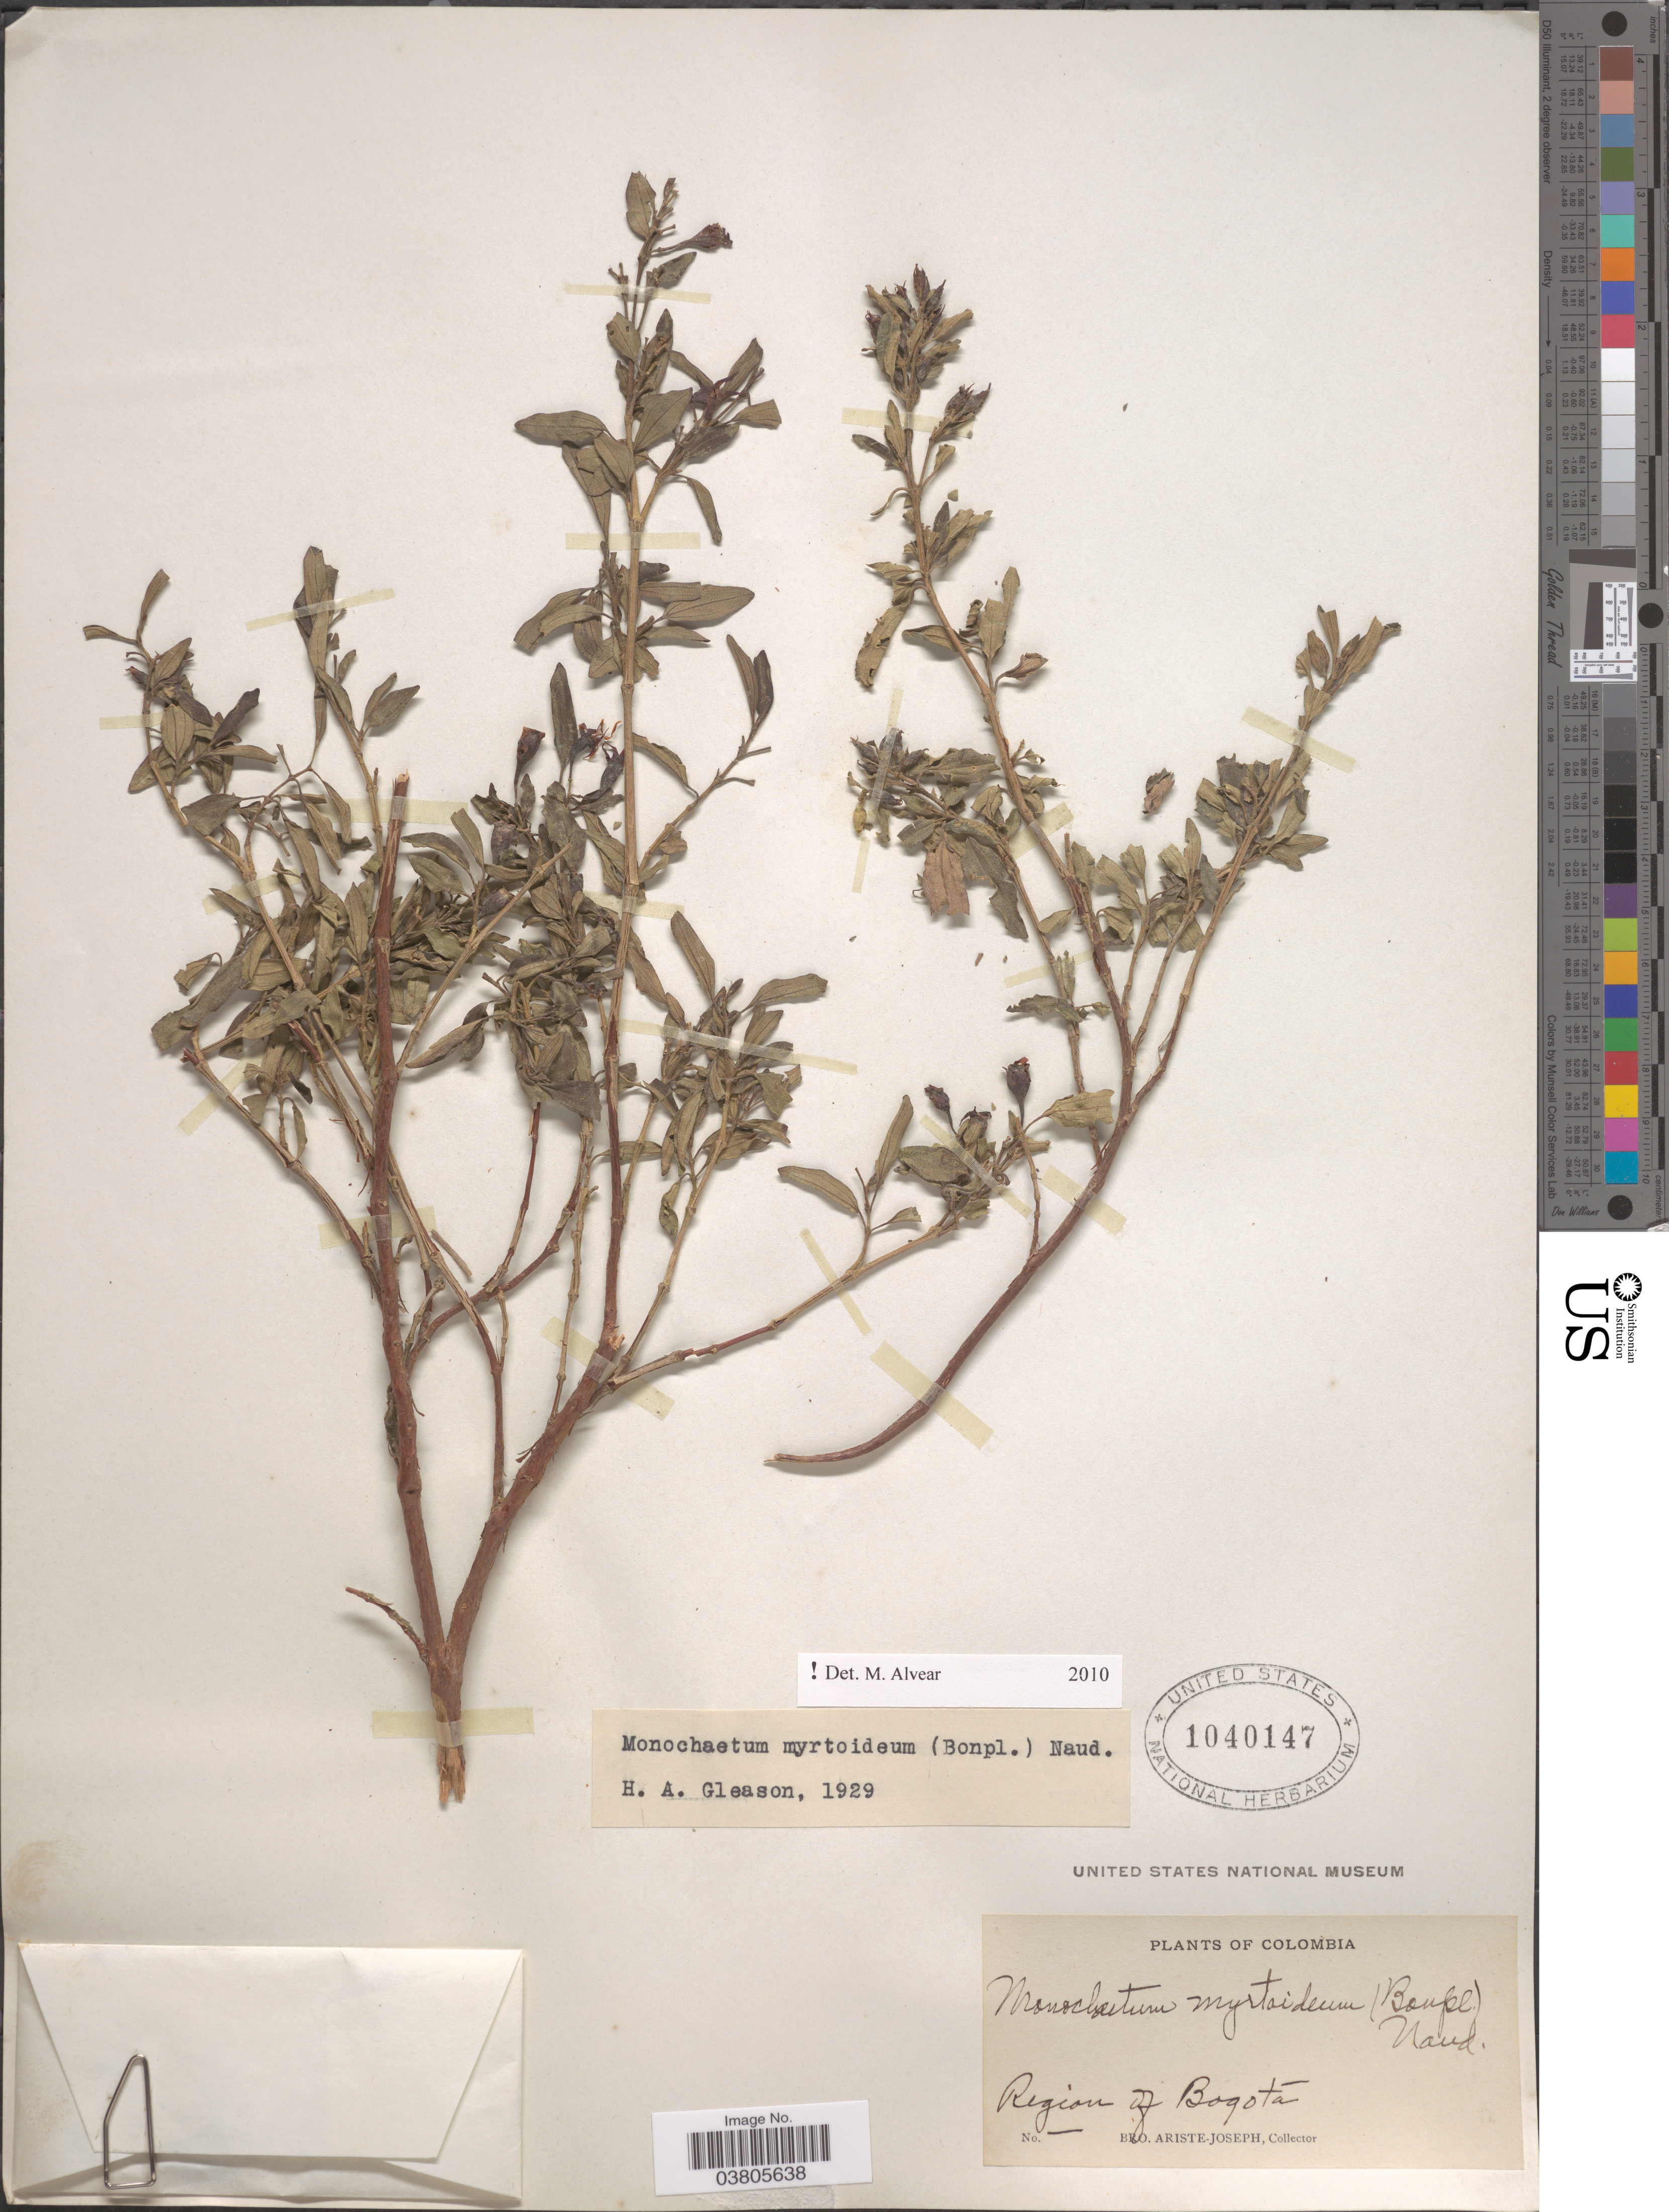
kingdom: Plantae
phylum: Tracheophyta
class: Magnoliopsida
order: Myrtales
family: Melastomataceae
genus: Monochaetum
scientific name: Monochaetum myrtoideum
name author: Naudin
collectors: Bro. Ariste-Joseph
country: Colombia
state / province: Bogota D.C.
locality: Region of Bogotá.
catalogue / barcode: US 1040147